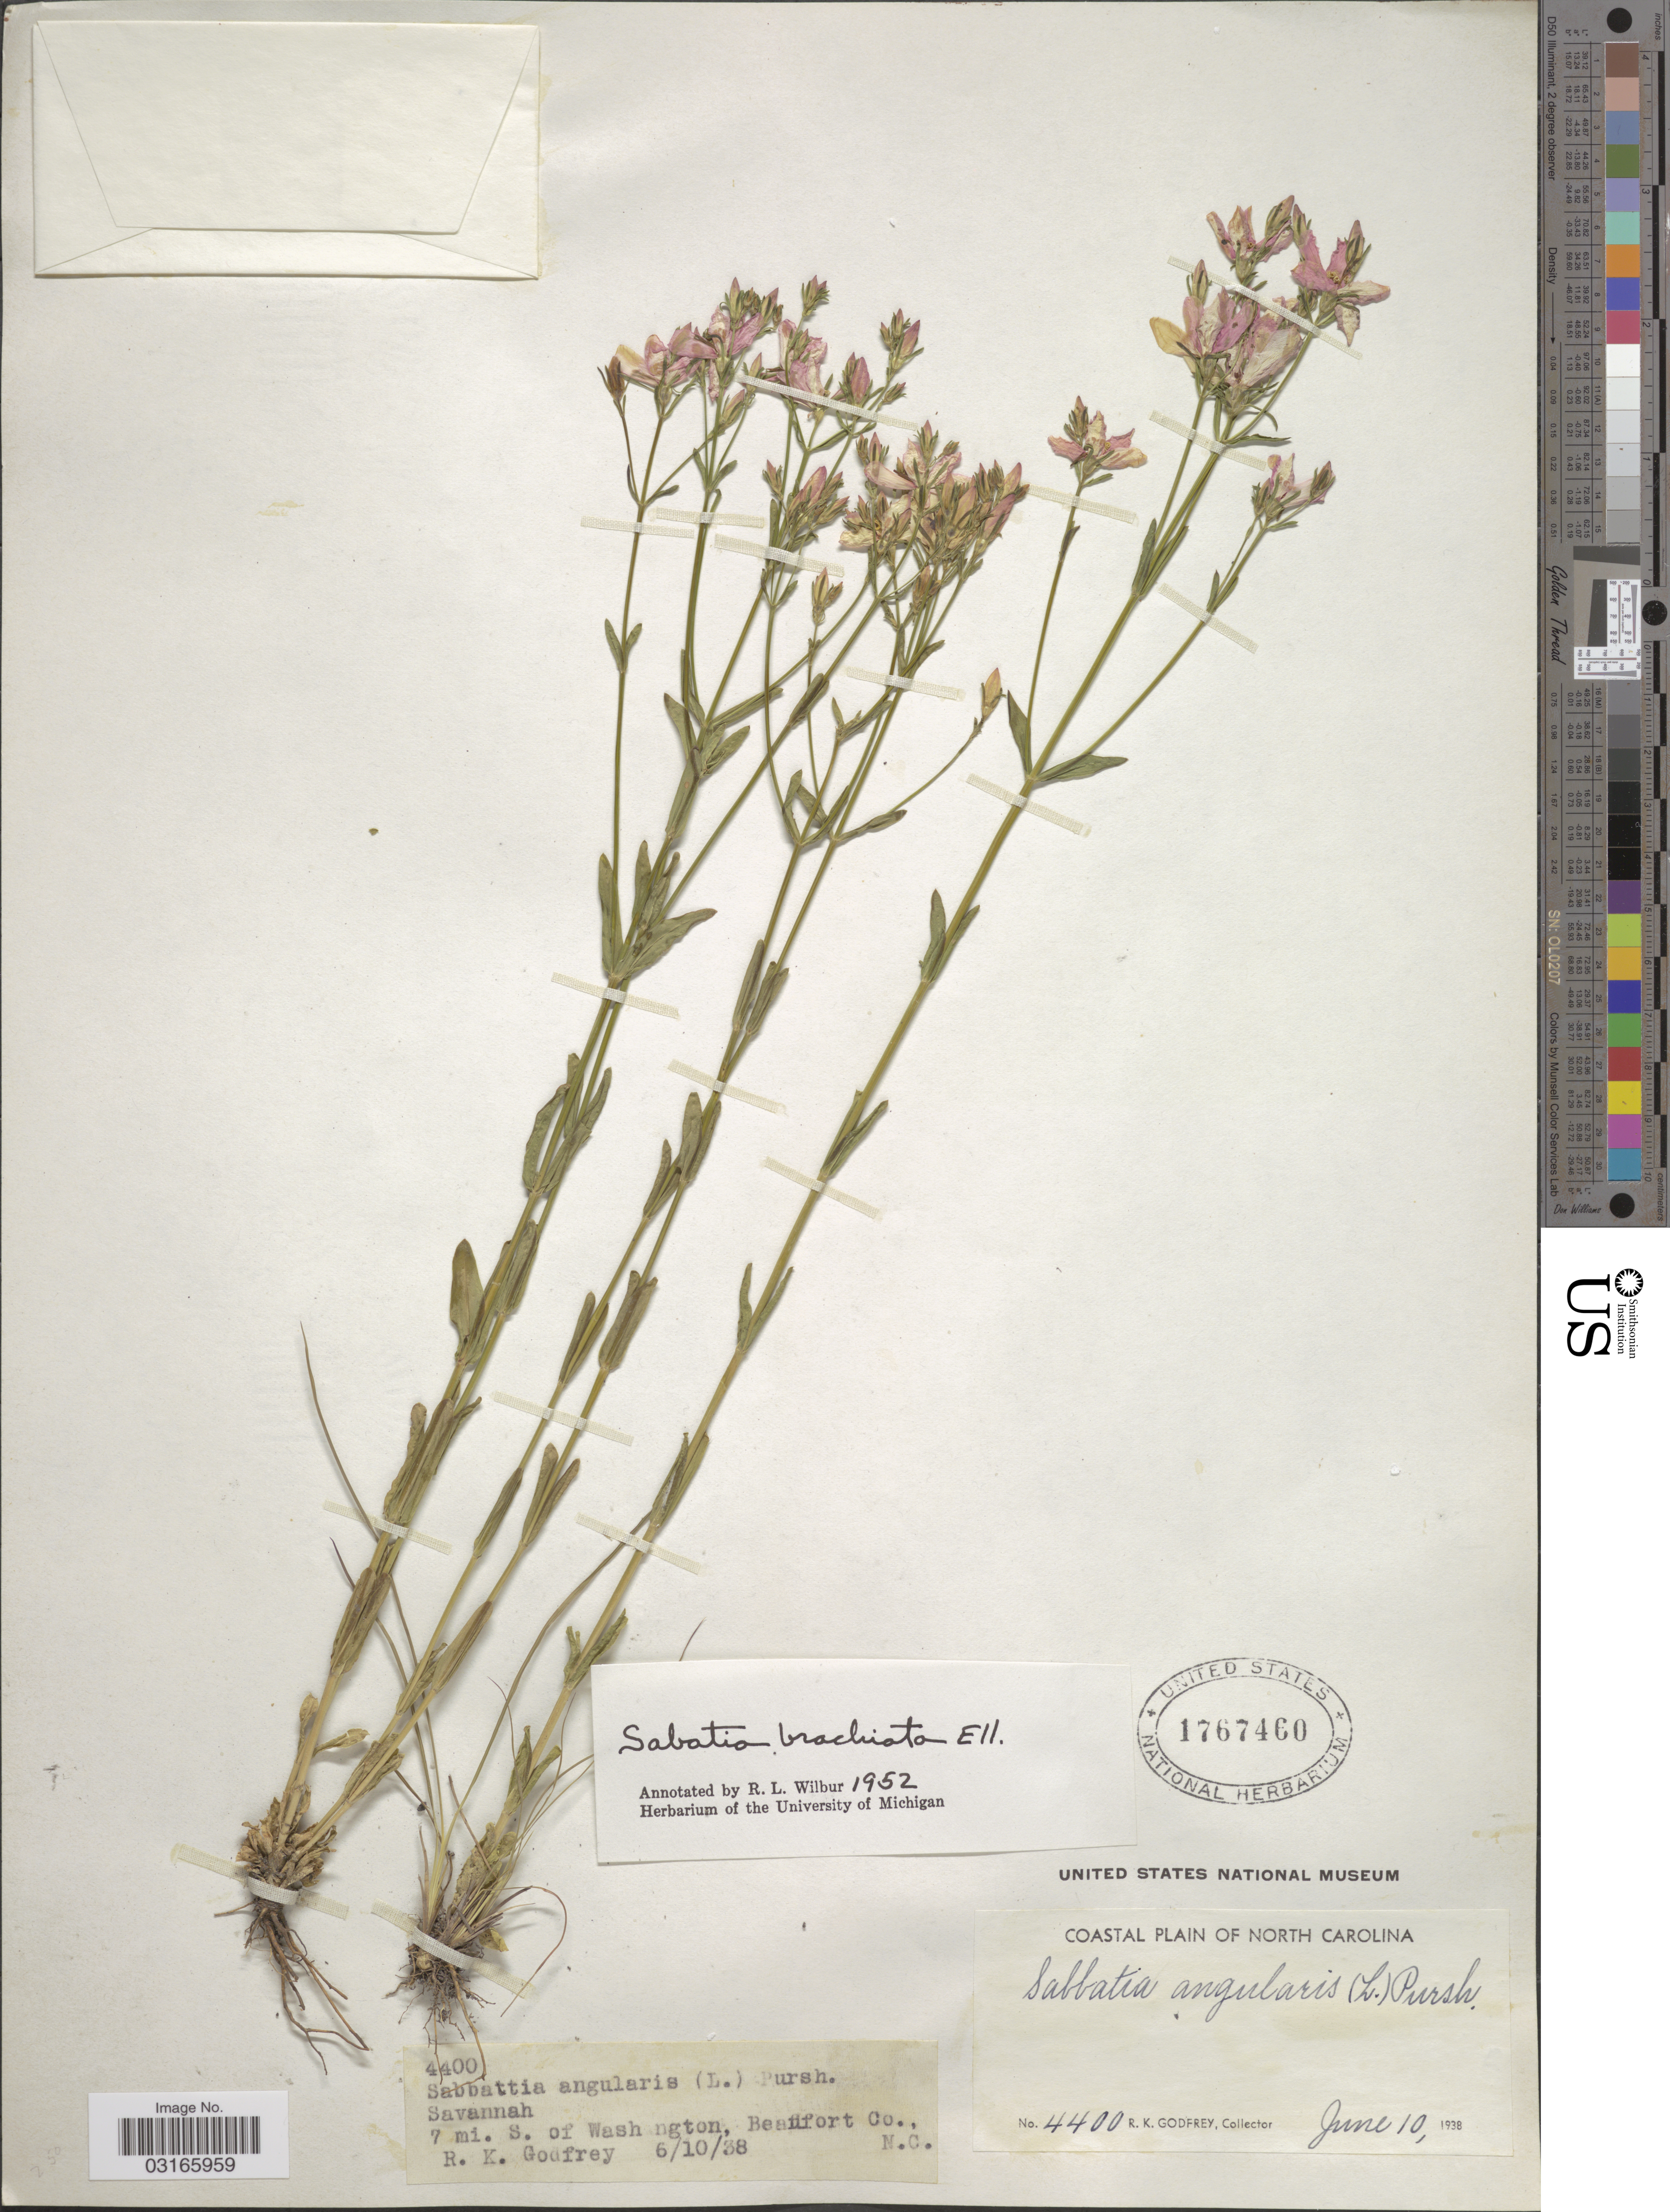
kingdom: Plantae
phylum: Tracheophyta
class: Magnoliopsida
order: Gentianales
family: Gentianaceae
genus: Sabatia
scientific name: Sabatia brachiata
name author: Elliott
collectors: R. K. Godfrey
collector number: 4400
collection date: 1938-06-10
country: United States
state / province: North Carolina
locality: Coastal Plain of North Carolina, Savannah, 7 mi. S. of Washington, Beaufort Co.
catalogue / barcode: US 1767460